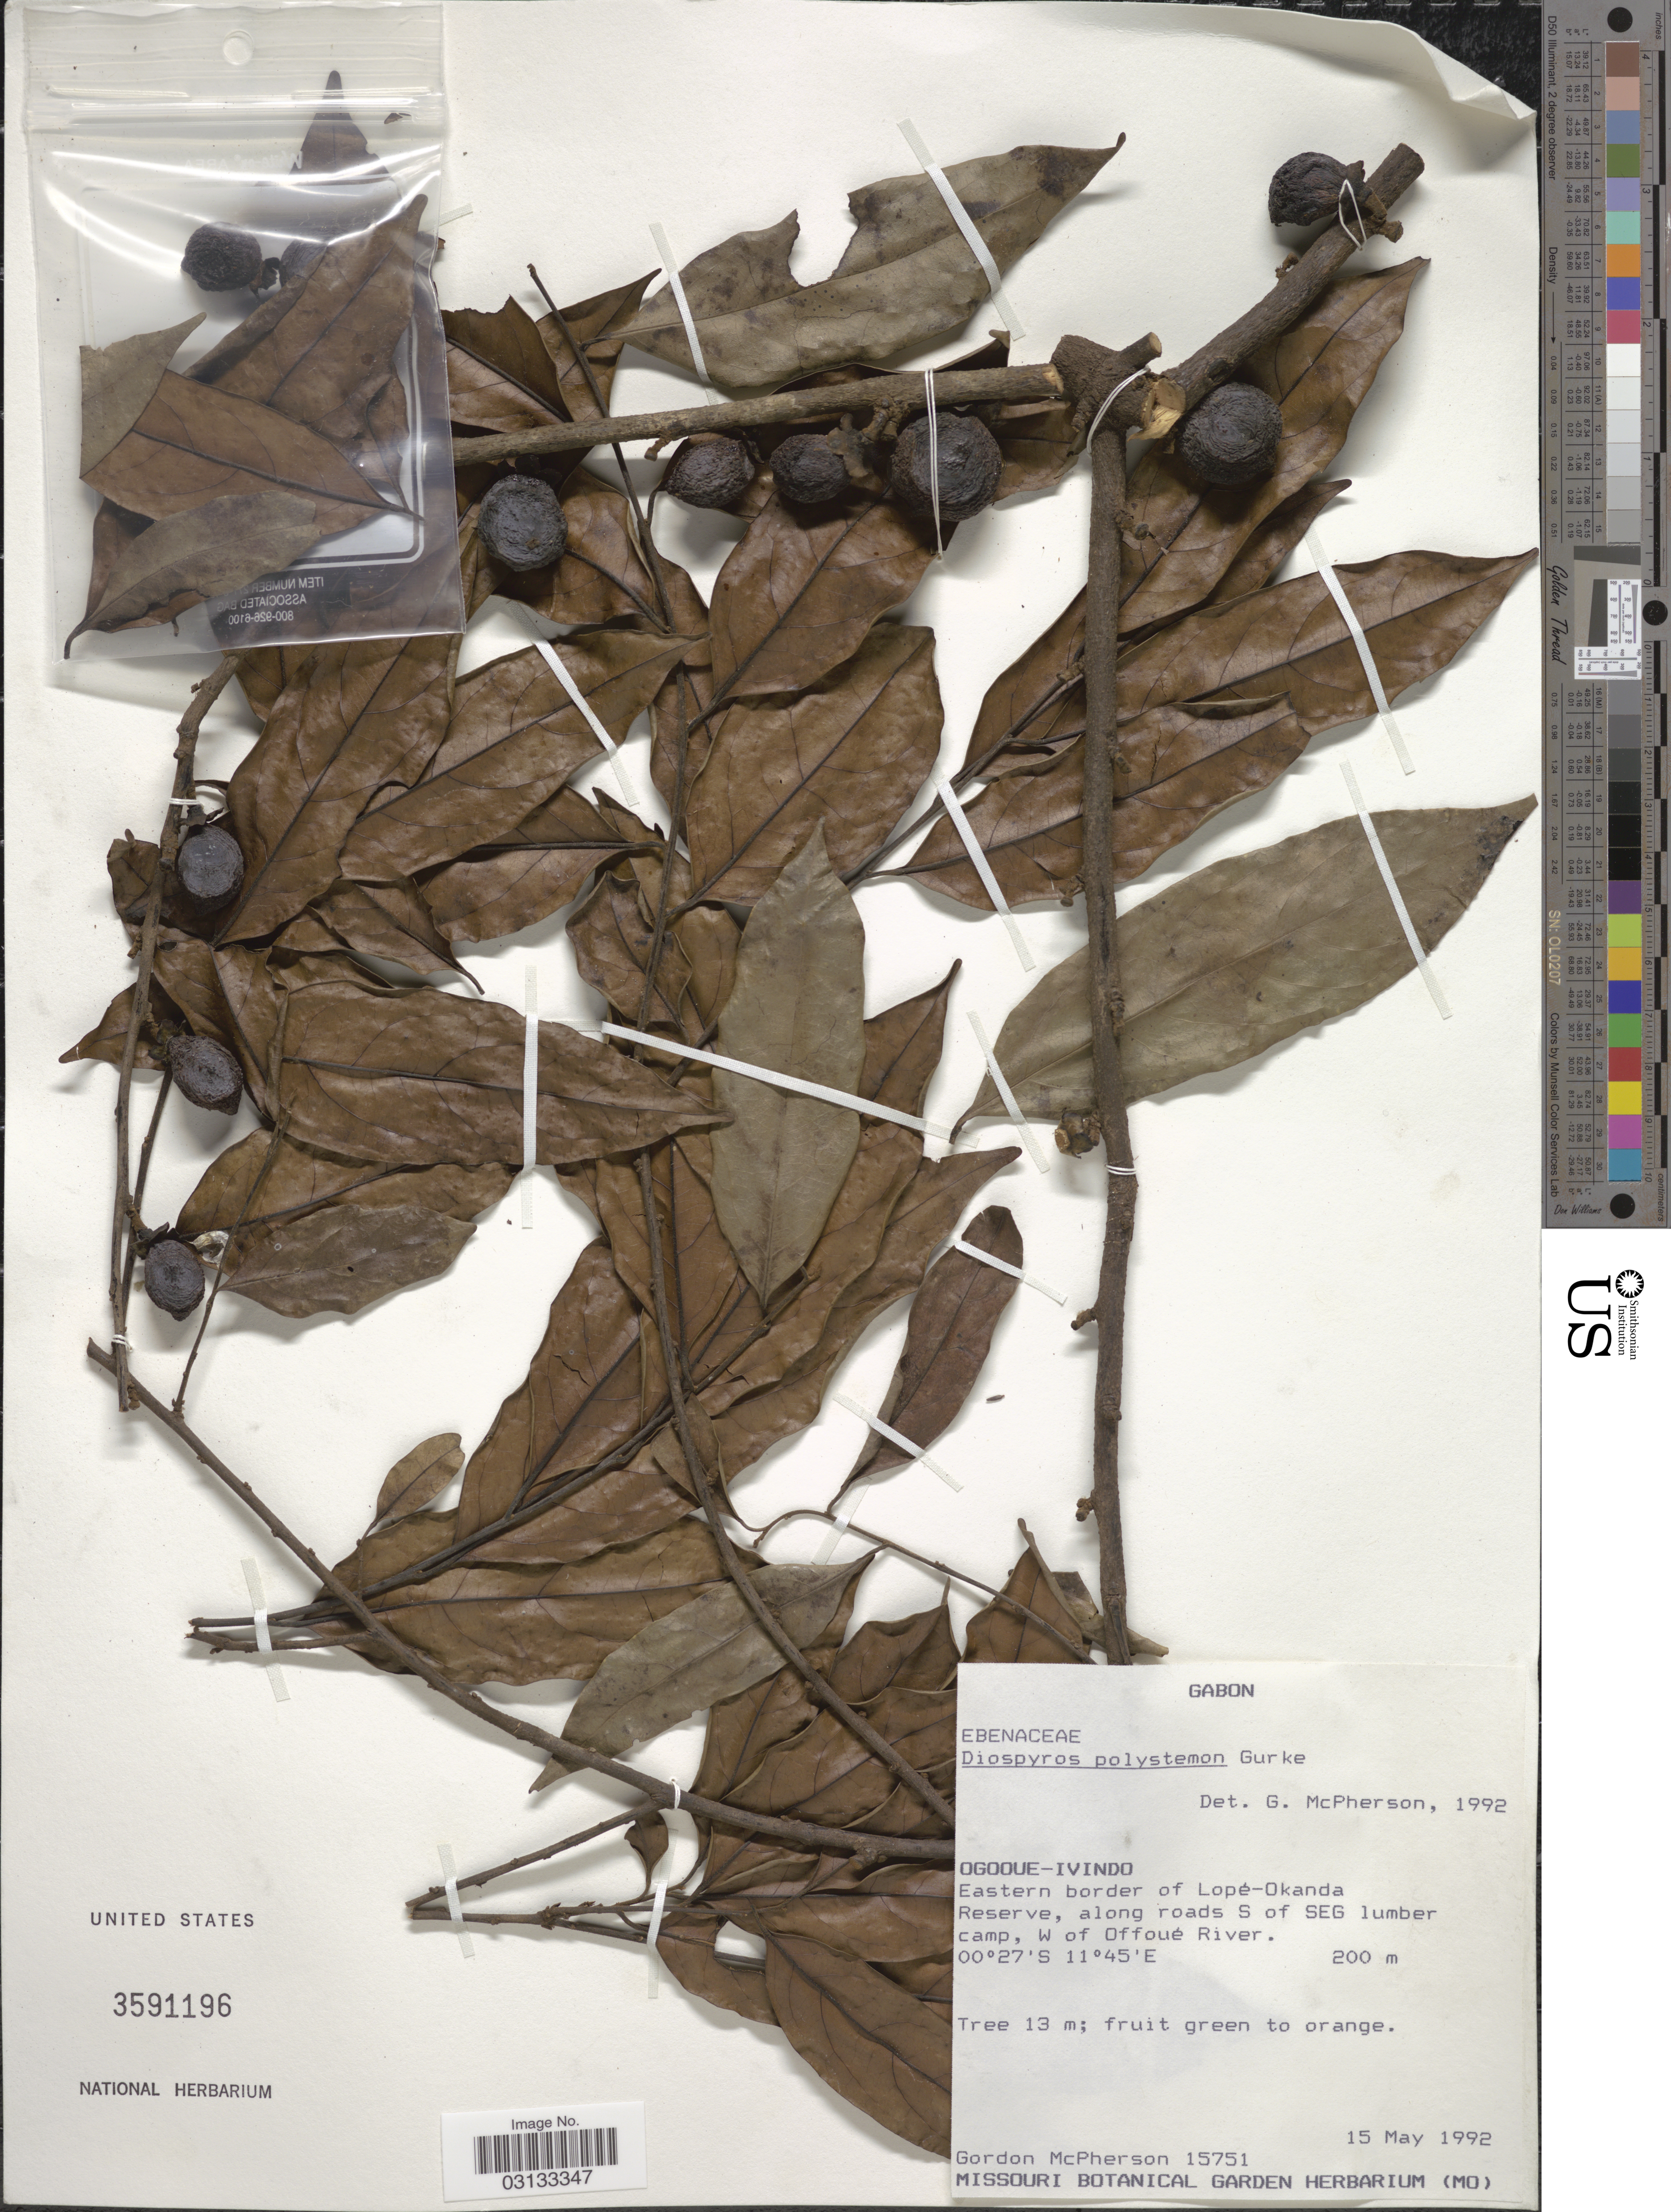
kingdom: Plantae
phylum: Tracheophyta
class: Magnoliopsida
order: Ericales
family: Ebenaceae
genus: Diospyros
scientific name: Diospyros polystemon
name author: Gürke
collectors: G. D. McPherson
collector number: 15751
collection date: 1992-05-15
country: Gabon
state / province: Ogooue-Ivindo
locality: Eastern border of Lopé-Okanda Reserve, along roads S of SEG lumber camp, W of Offoué River.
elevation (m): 200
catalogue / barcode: US 3591196